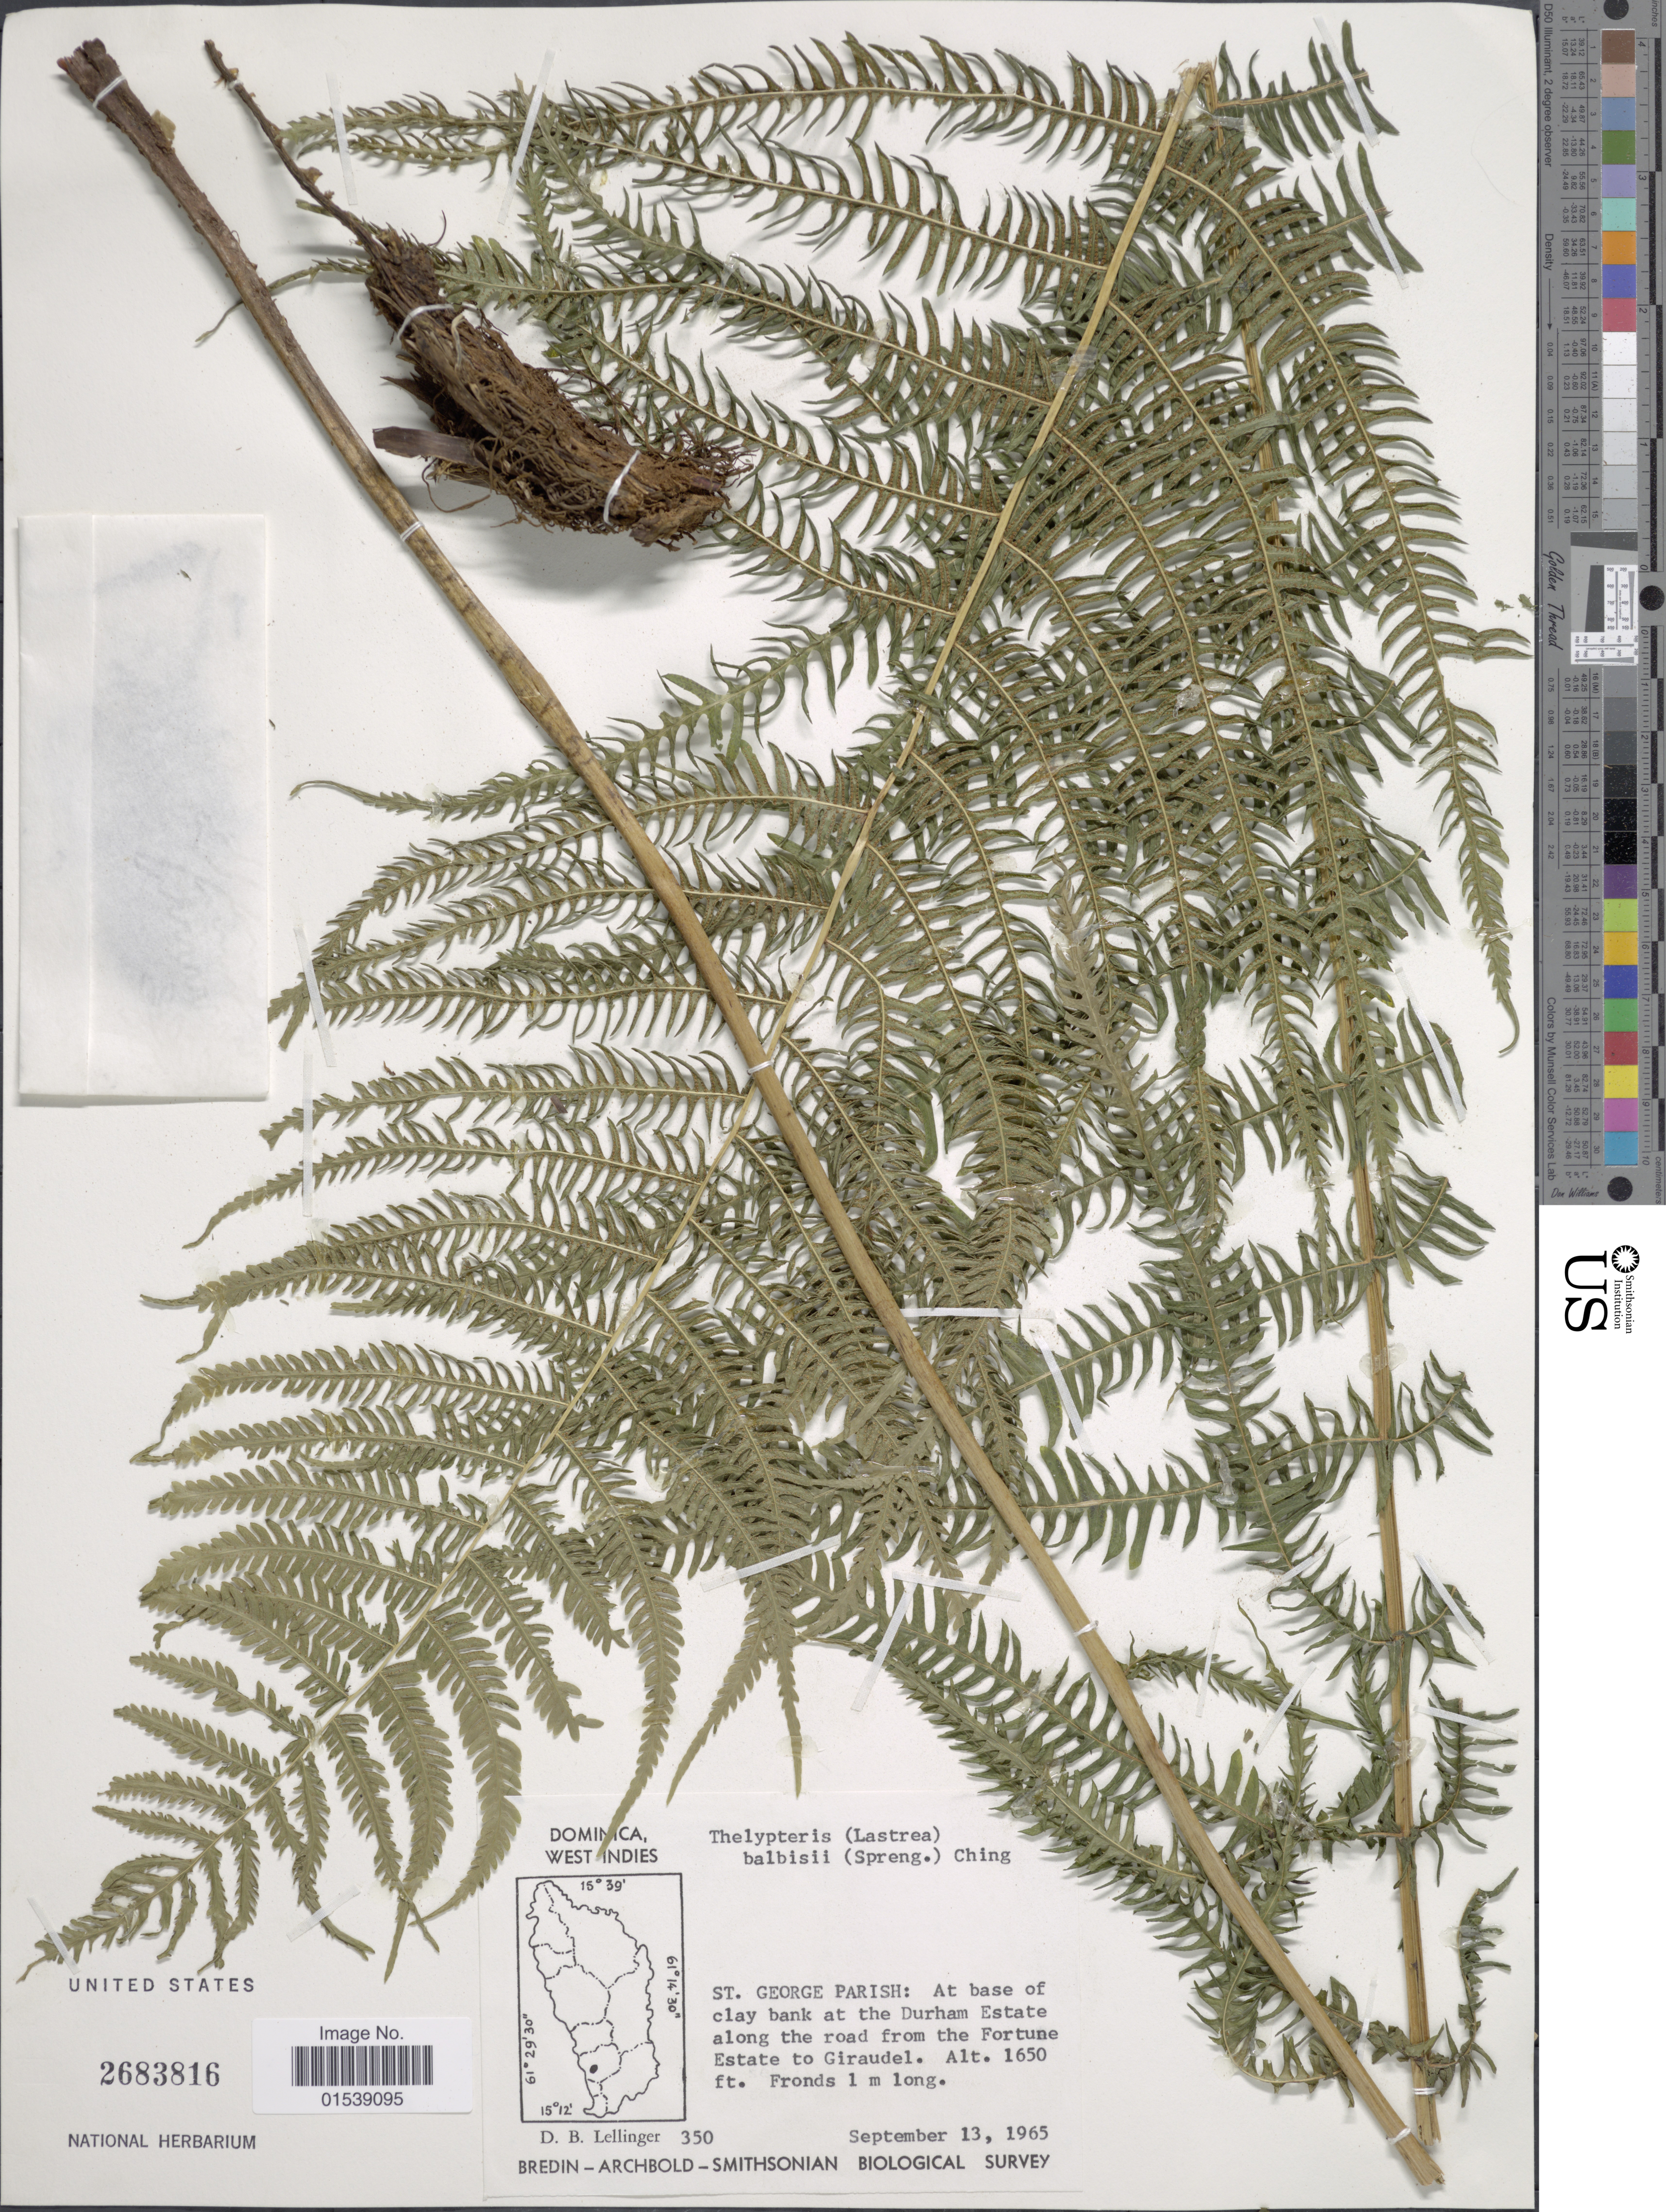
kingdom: Plantae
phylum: Tracheophyta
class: Polypodiopsida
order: Polypodiales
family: Thelypteridaceae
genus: Amauropelta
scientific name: Amauropelta balbisii (Spreng.) comb. nov., ined. 2015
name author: (Spreng.)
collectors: D. B. Lellinger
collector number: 350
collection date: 1965-09-13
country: Dominica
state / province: St. George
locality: West Indies, St. George Parish: at base of clay bank at the Durham Estate along the road from the Fortune Estate to Giraudel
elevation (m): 503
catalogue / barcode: US 2683816